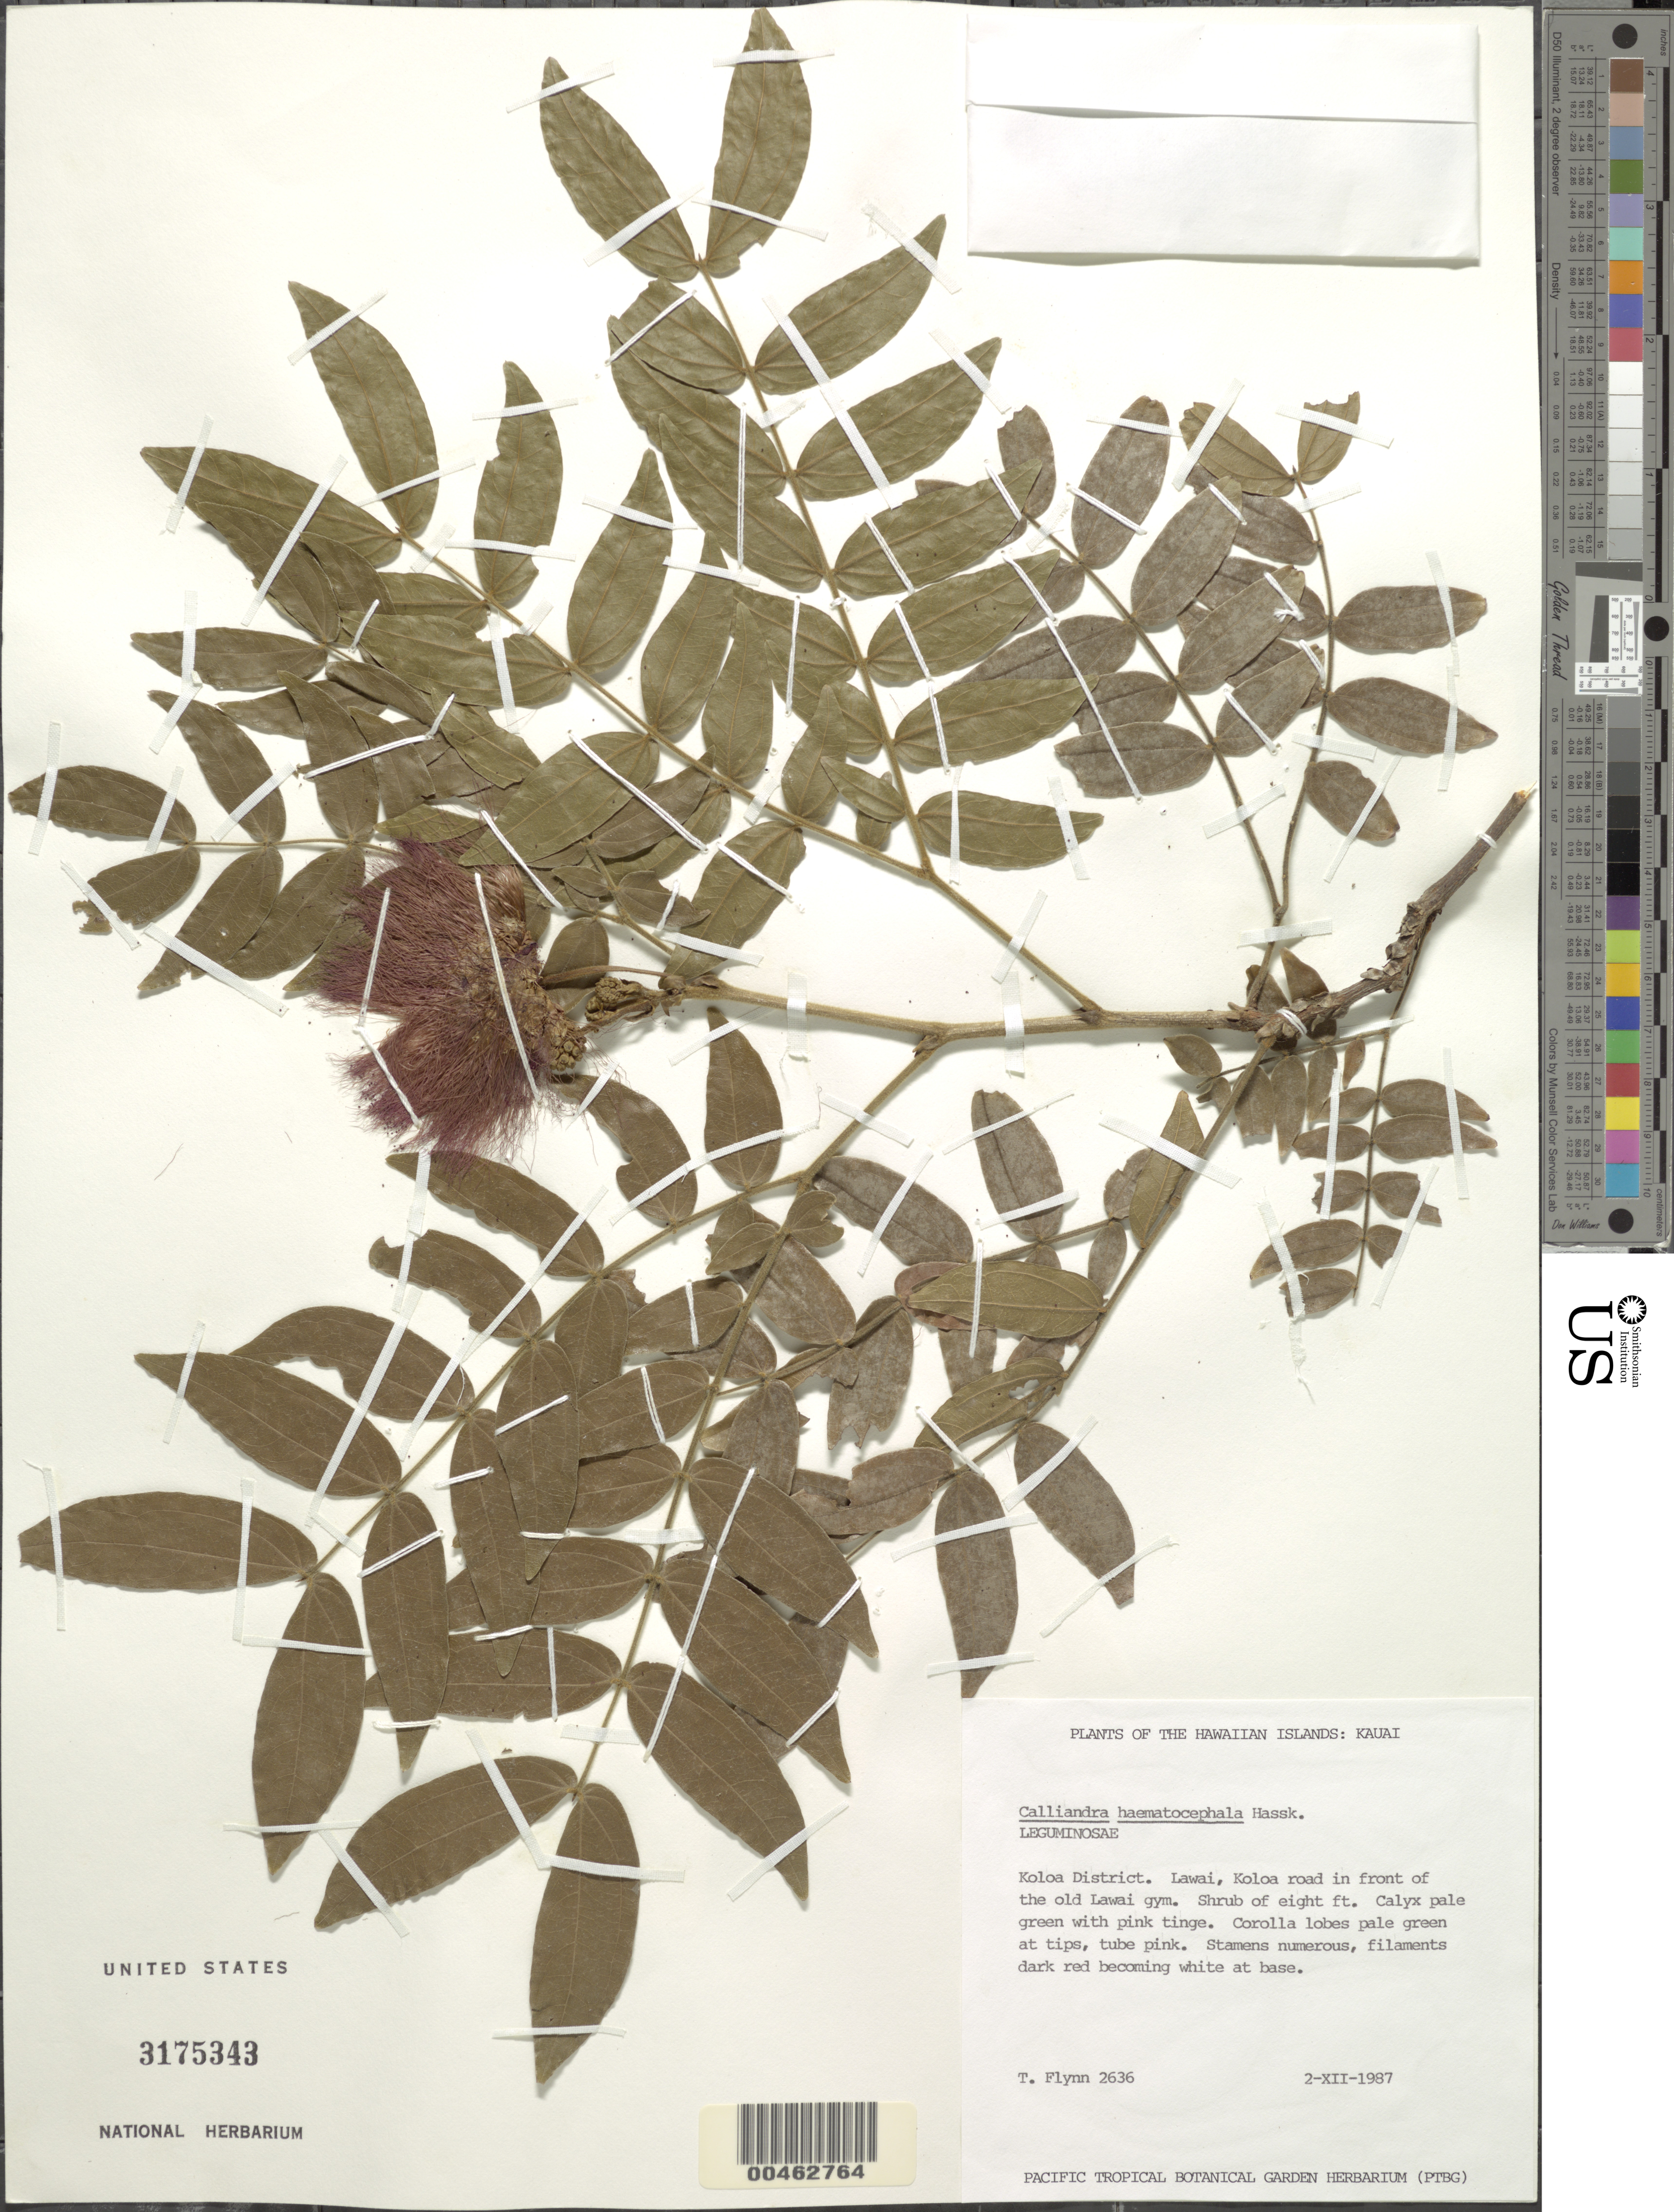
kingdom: Plantae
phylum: Tracheophyta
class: Magnoliopsida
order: Fabales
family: Fabaceae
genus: Calliandra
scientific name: Calliandra haematocephala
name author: Hassk.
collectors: T. W. Flynn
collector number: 2636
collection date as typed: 2 Dec 1987 or 12 Feb 1987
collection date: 1987-02-12 or 1987-12-02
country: United States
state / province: Hawaii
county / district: Kauai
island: Kaua'i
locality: Koloa Dist. Lawai, Koloa road in front of the old Lawai gym.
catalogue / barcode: US 3175343